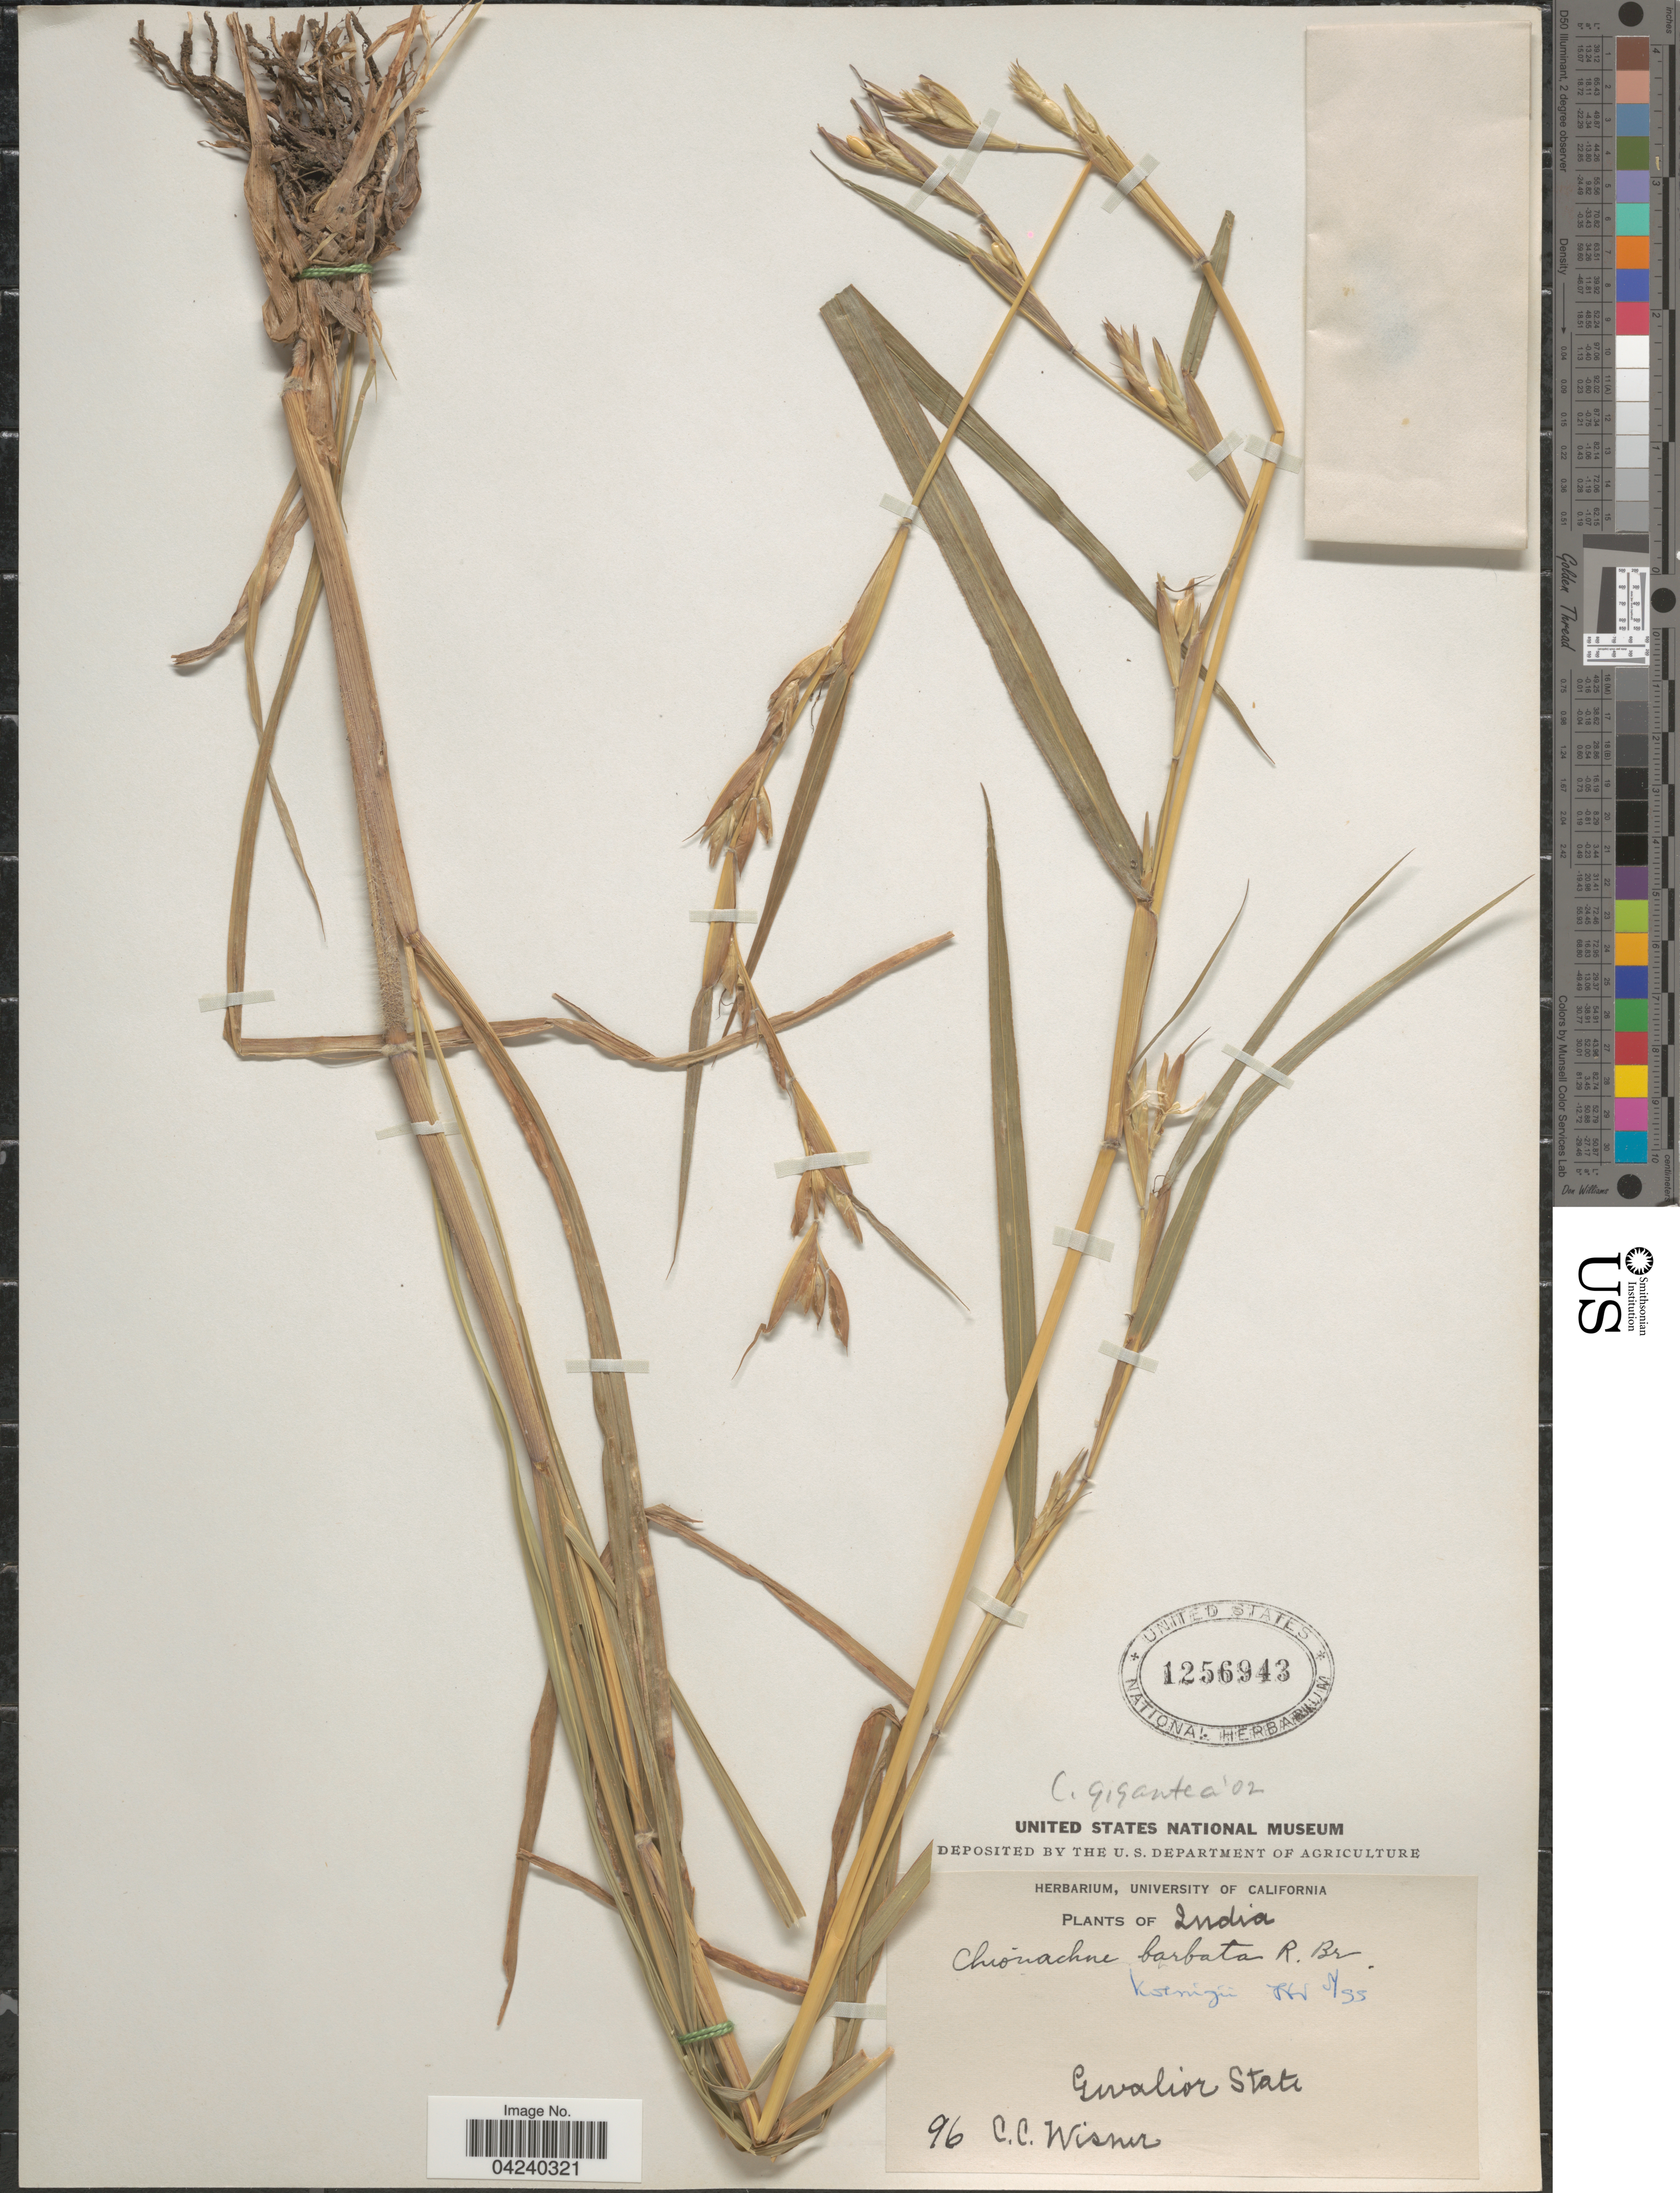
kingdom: Plantae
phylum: Tracheophyta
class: Liliopsida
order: Poales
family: Poaceae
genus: Chionachne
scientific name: Chionachne gigantea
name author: (J. Koenig) Veldkamp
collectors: C. Wisner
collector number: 96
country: India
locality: Gwalior State.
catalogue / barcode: US 1256943